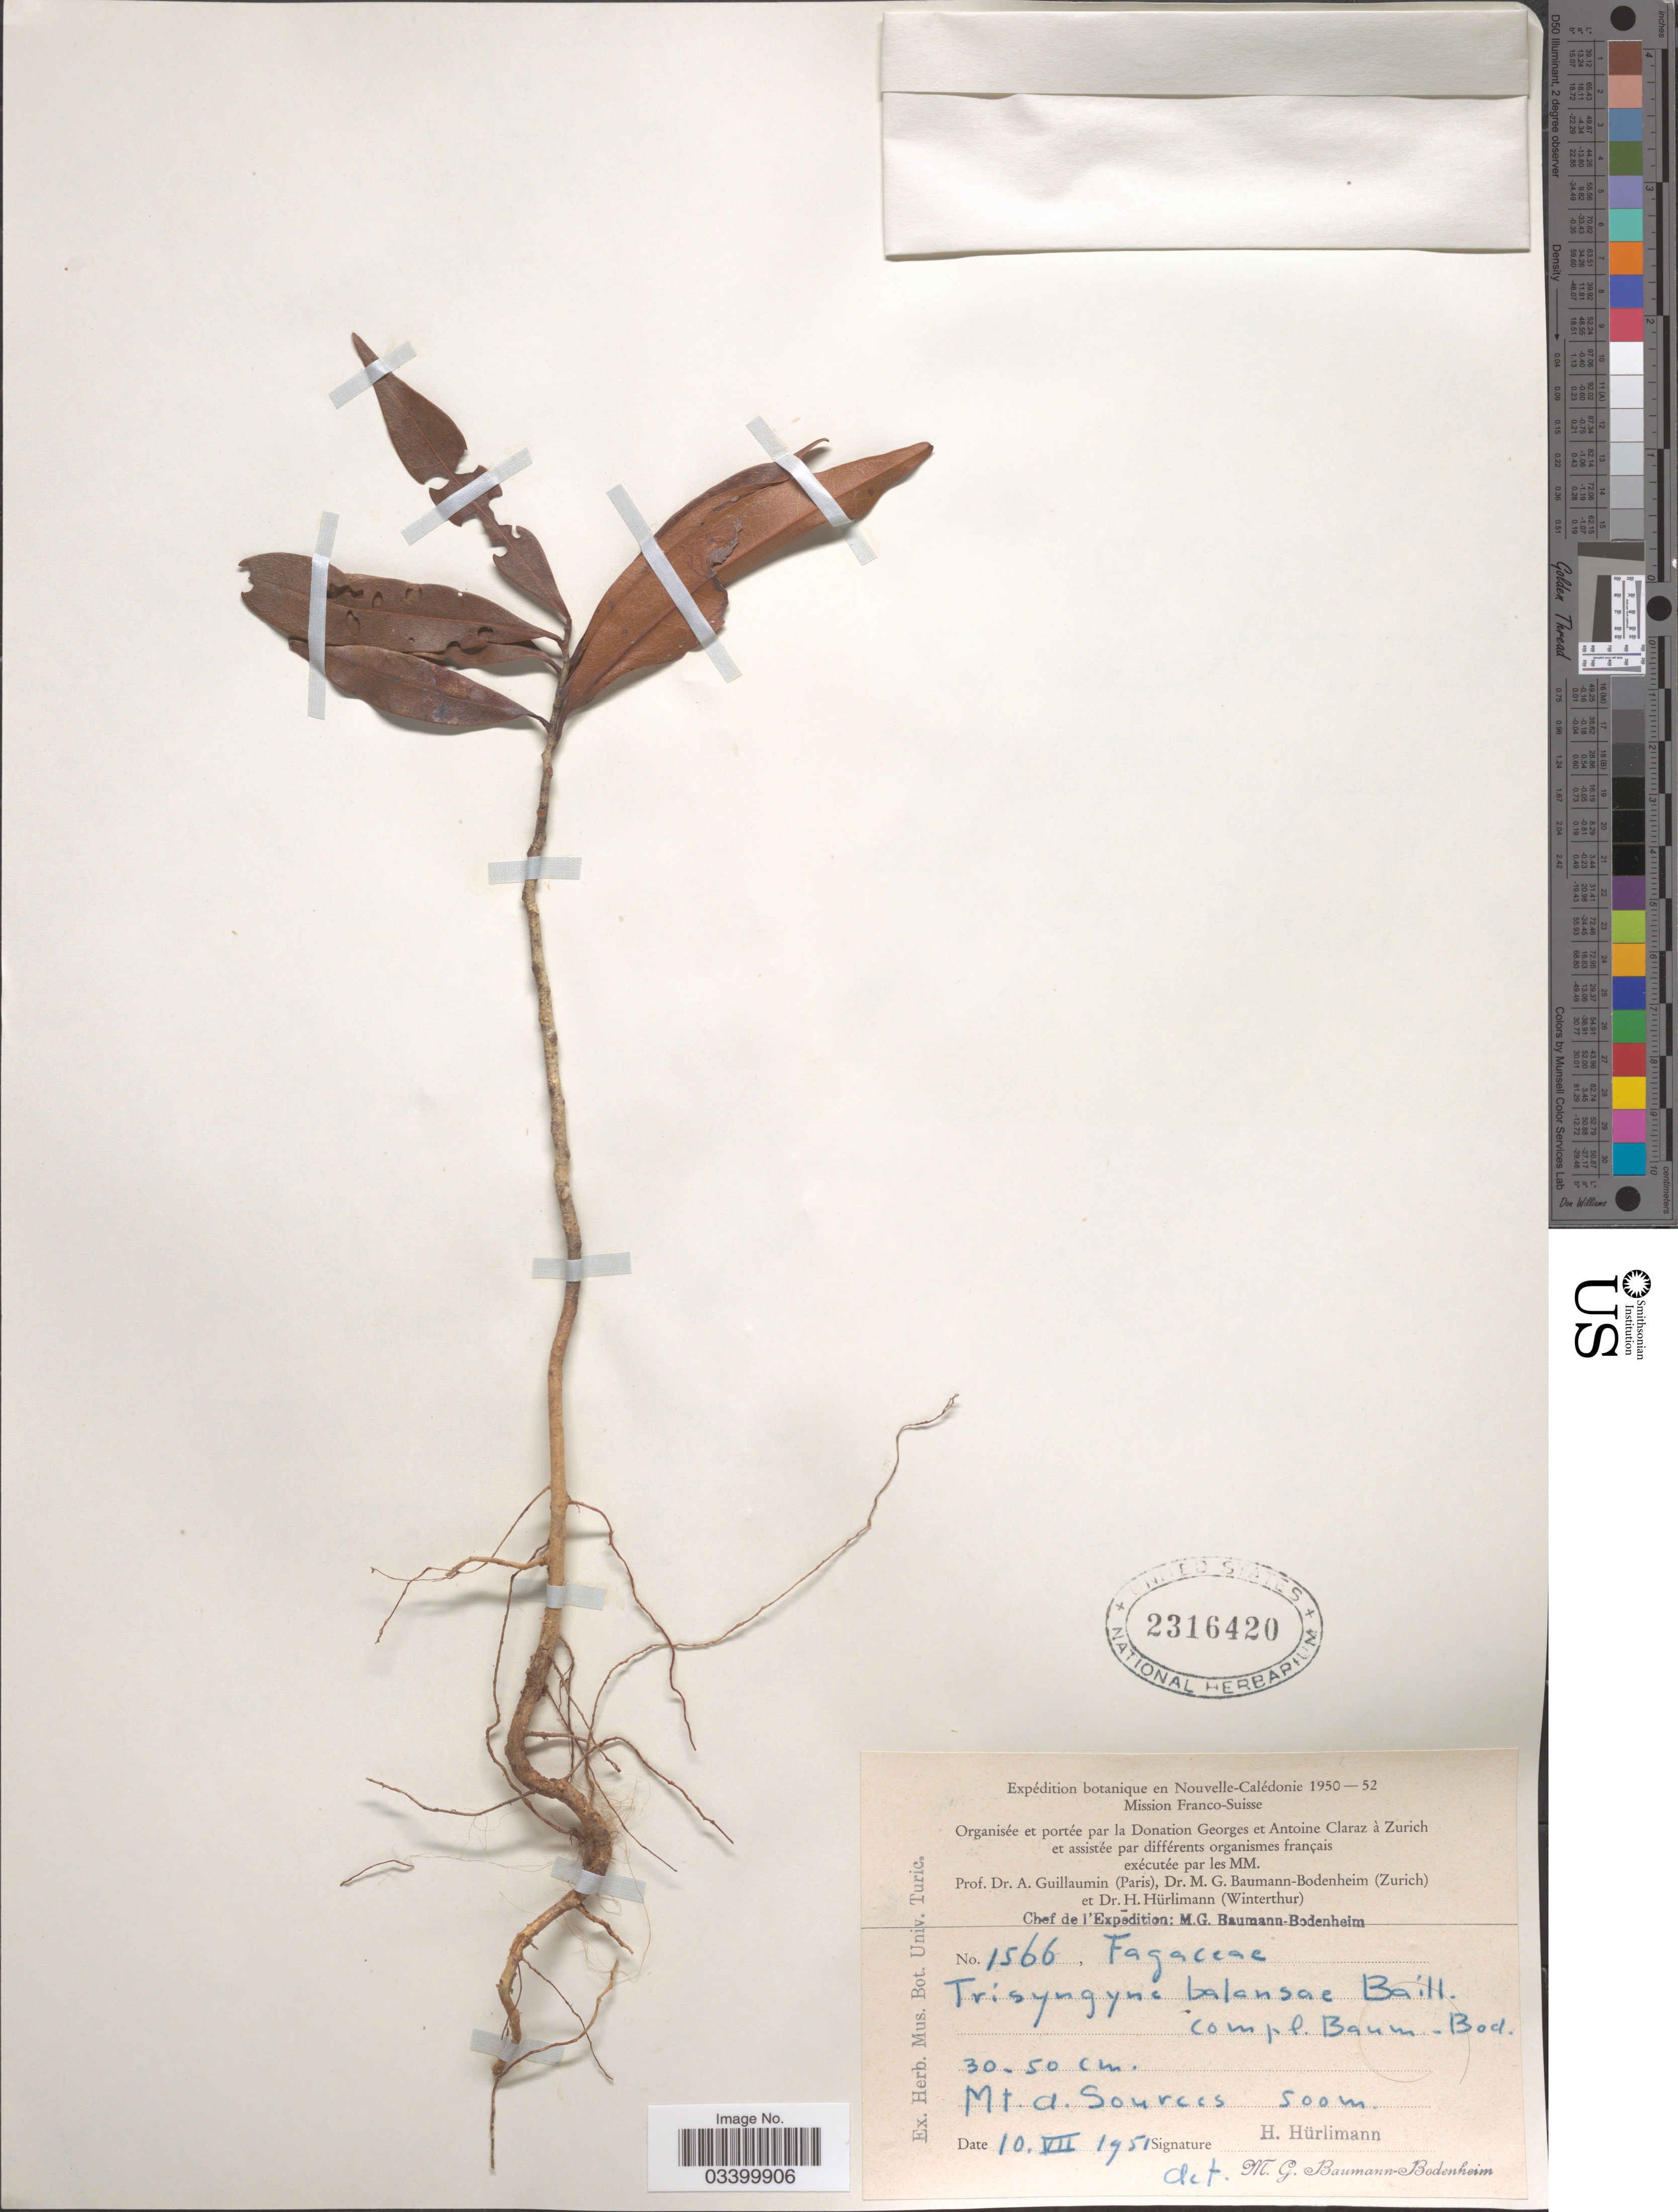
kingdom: Plantae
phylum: Tracheophyta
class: Magnoliopsida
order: Fagales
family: Nothofagaceae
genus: Nothofagus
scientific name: Nothofagus balansae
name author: (Baill.) Steenis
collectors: H. Hürlimann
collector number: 1566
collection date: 1951-07-10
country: New Caledonia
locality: Nouvelle-Calédonie. Mt. a. Sources.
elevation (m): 500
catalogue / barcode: US 2316420